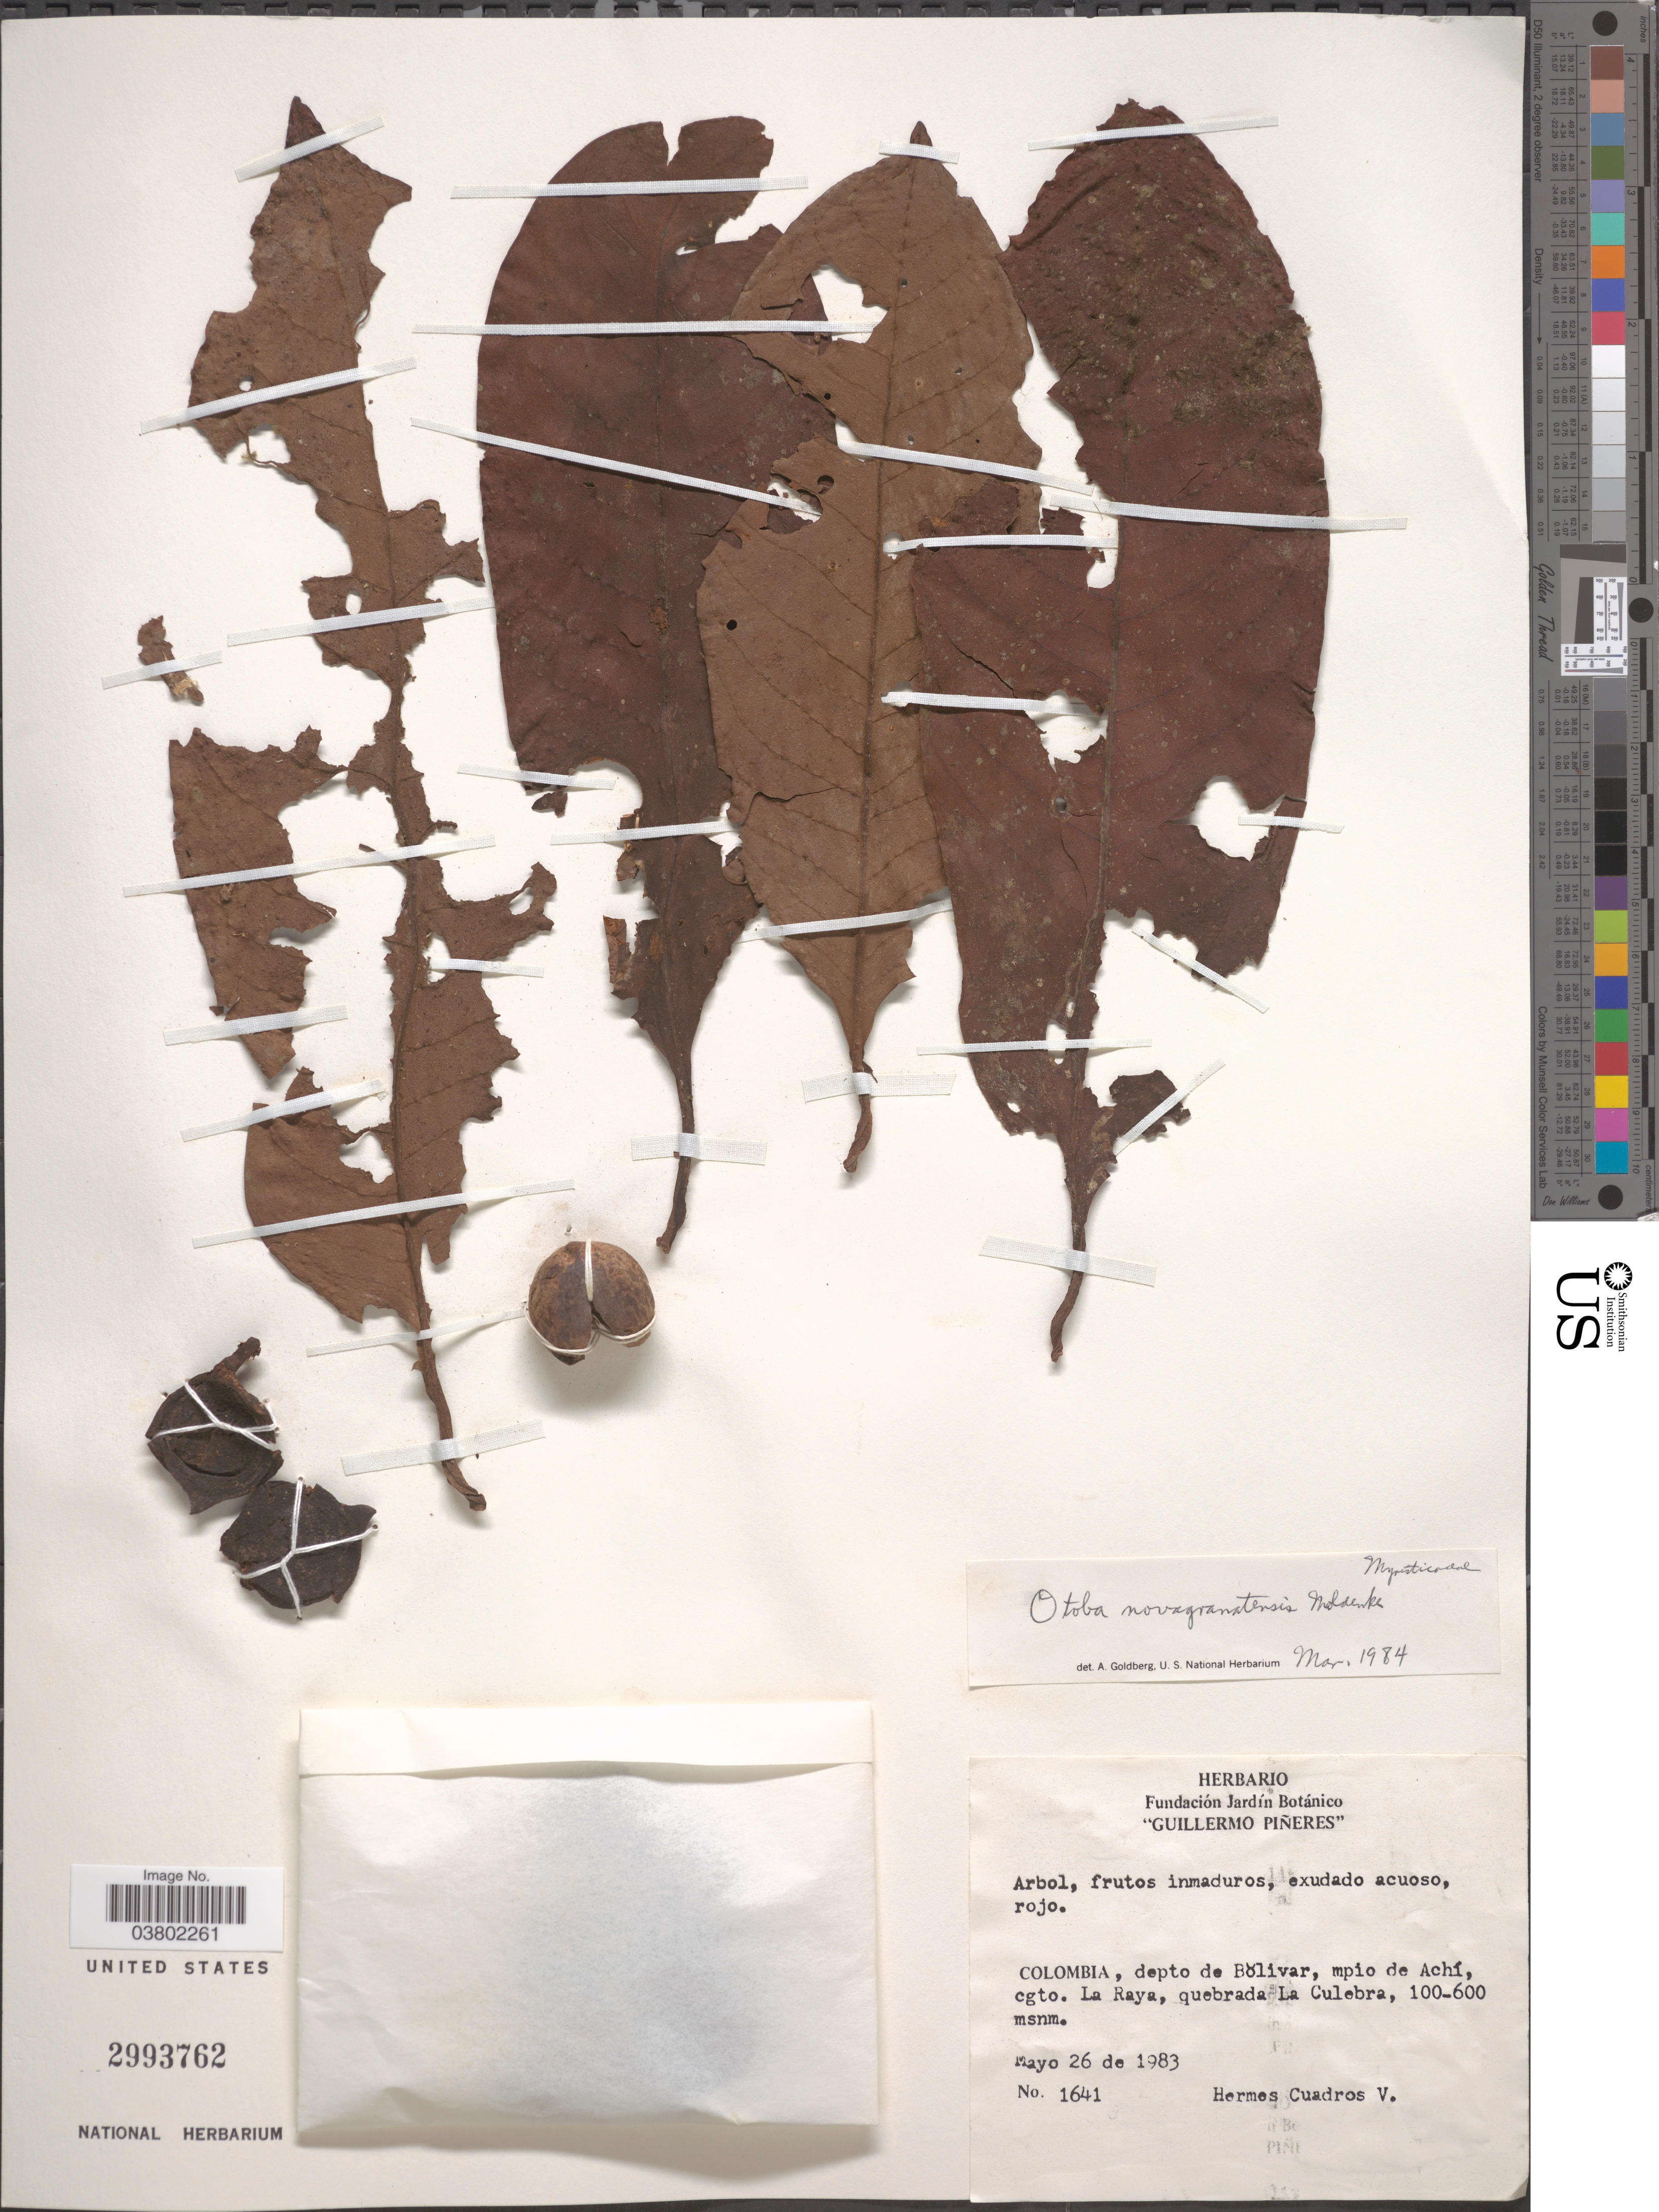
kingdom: Plantae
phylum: Tracheophyta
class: Magnoliopsida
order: Magnoliales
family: Myristicaceae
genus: Otoba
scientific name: Otoba novogranatensis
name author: Moldenke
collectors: H. Cuadros V.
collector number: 1641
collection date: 1983-05-26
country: Colombia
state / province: Bolívar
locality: Depto de Bolivar, mpio de Achí, cgto. La Raya, quebrada La Culebra.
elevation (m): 100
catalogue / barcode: US 2993762